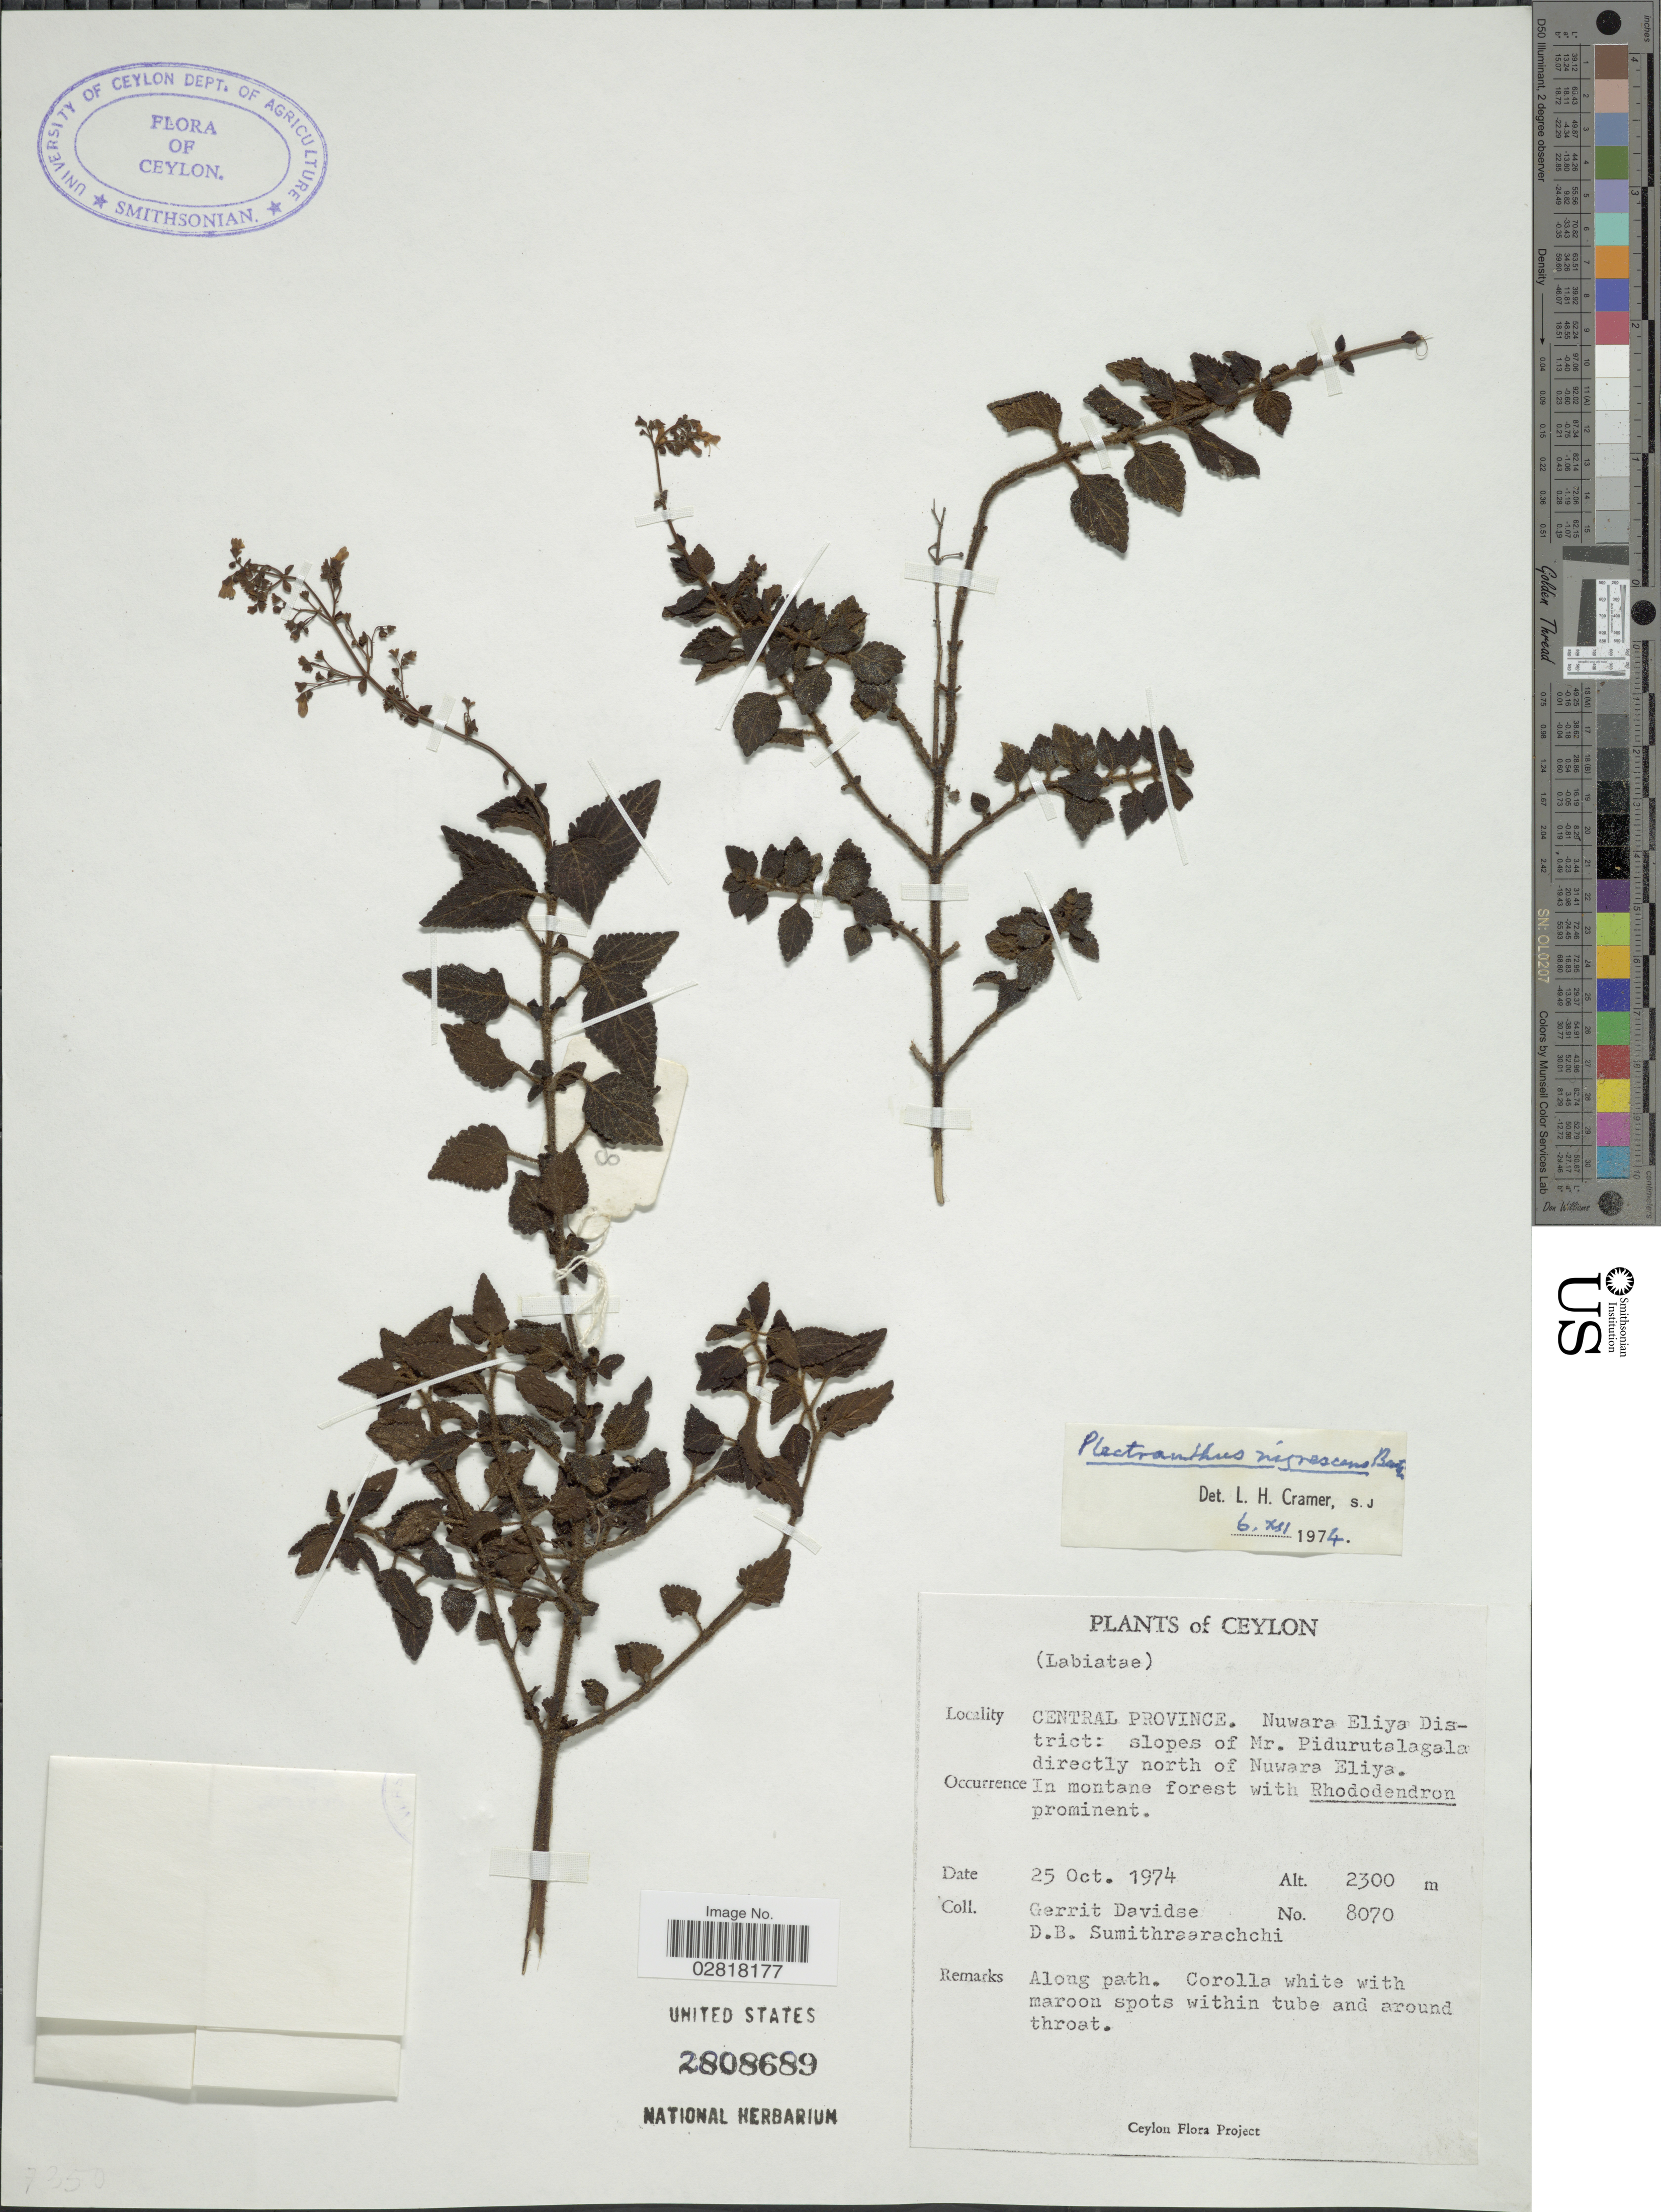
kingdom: Plantae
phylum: Tracheophyta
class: Magnoliopsida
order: Lamiales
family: Lamiaceae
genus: Plectranthus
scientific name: Plectranthus nigrescens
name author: Benth.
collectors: G. Davidse & D. B. Sumithraarachchi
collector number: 8070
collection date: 1974-10-25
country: Sri Lanka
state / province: Central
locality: Ceylon, Nuwara Eliya District: slopes of Mr. Pidurutalagala directly north of Nuwara Eliya.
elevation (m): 2300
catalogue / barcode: US 2808689